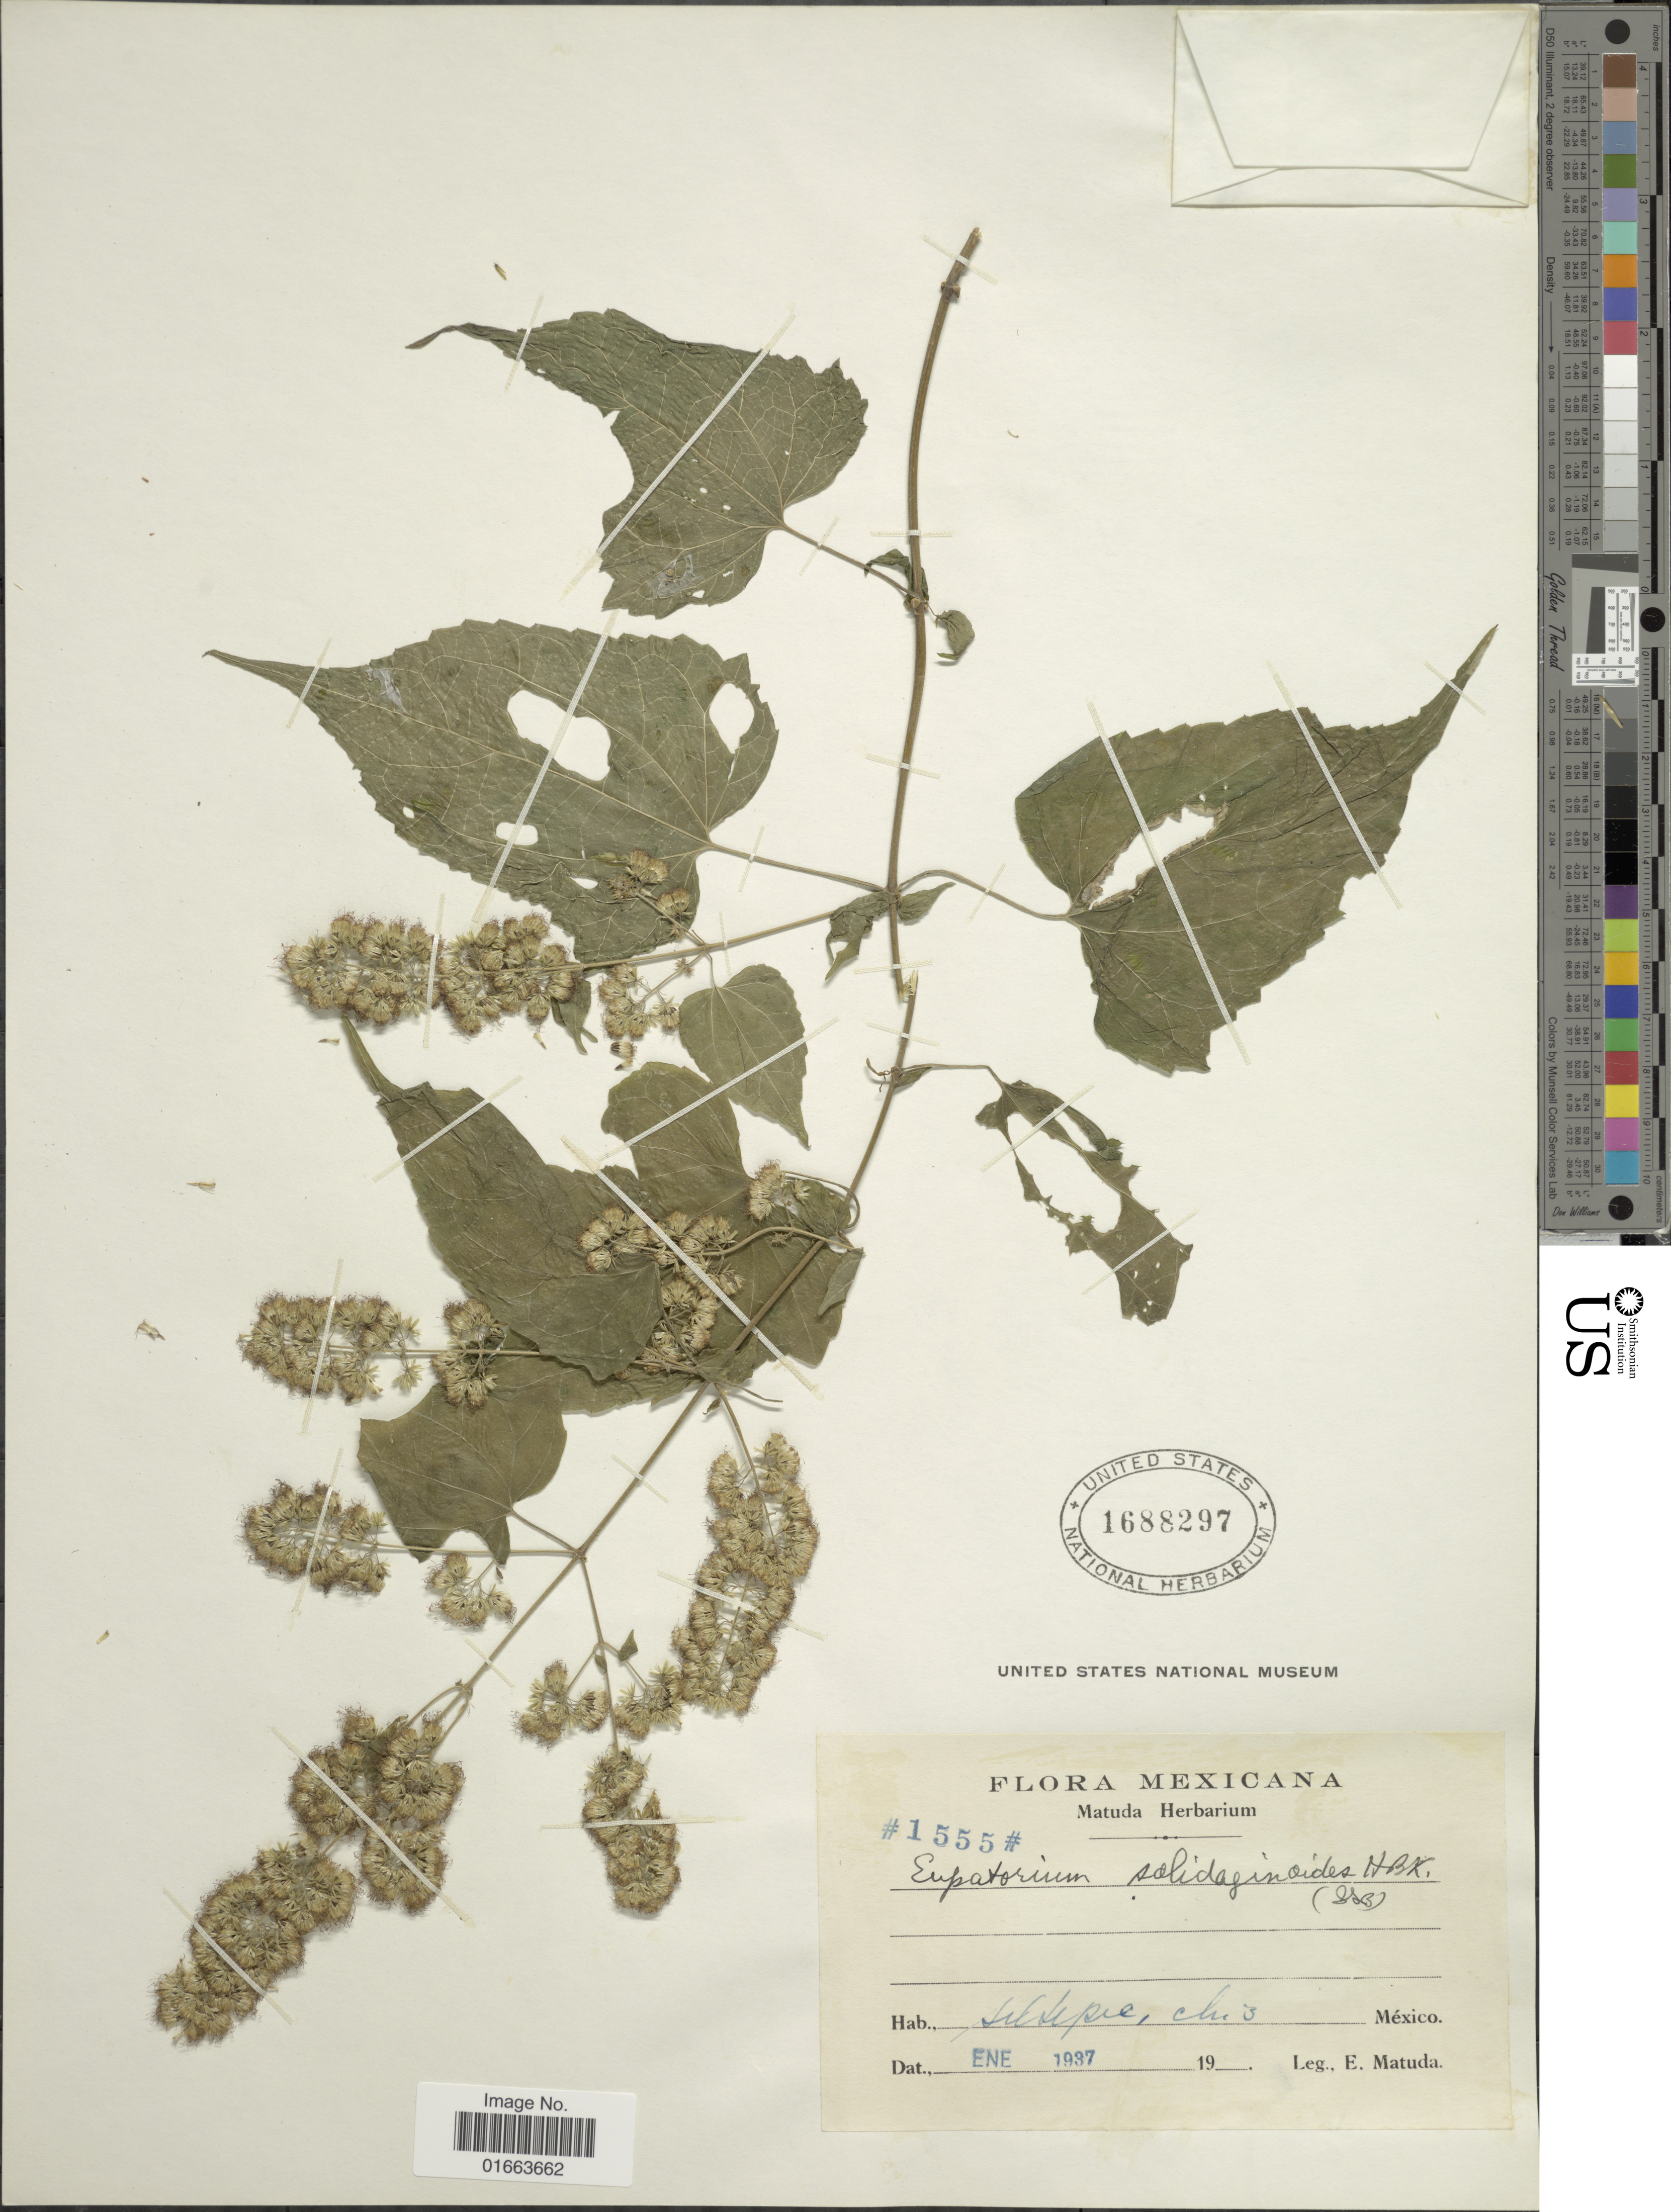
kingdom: Plantae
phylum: Tracheophyta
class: Magnoliopsida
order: Asterales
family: Asteraceae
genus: Koanophyllon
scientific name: Koanophyllon solidaginoides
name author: (Kunth) R.M. King & H. Rob.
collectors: E. Matuda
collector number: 1555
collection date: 1937-01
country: Mexico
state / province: Chiapas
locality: Tultepec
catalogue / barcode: US 1688297